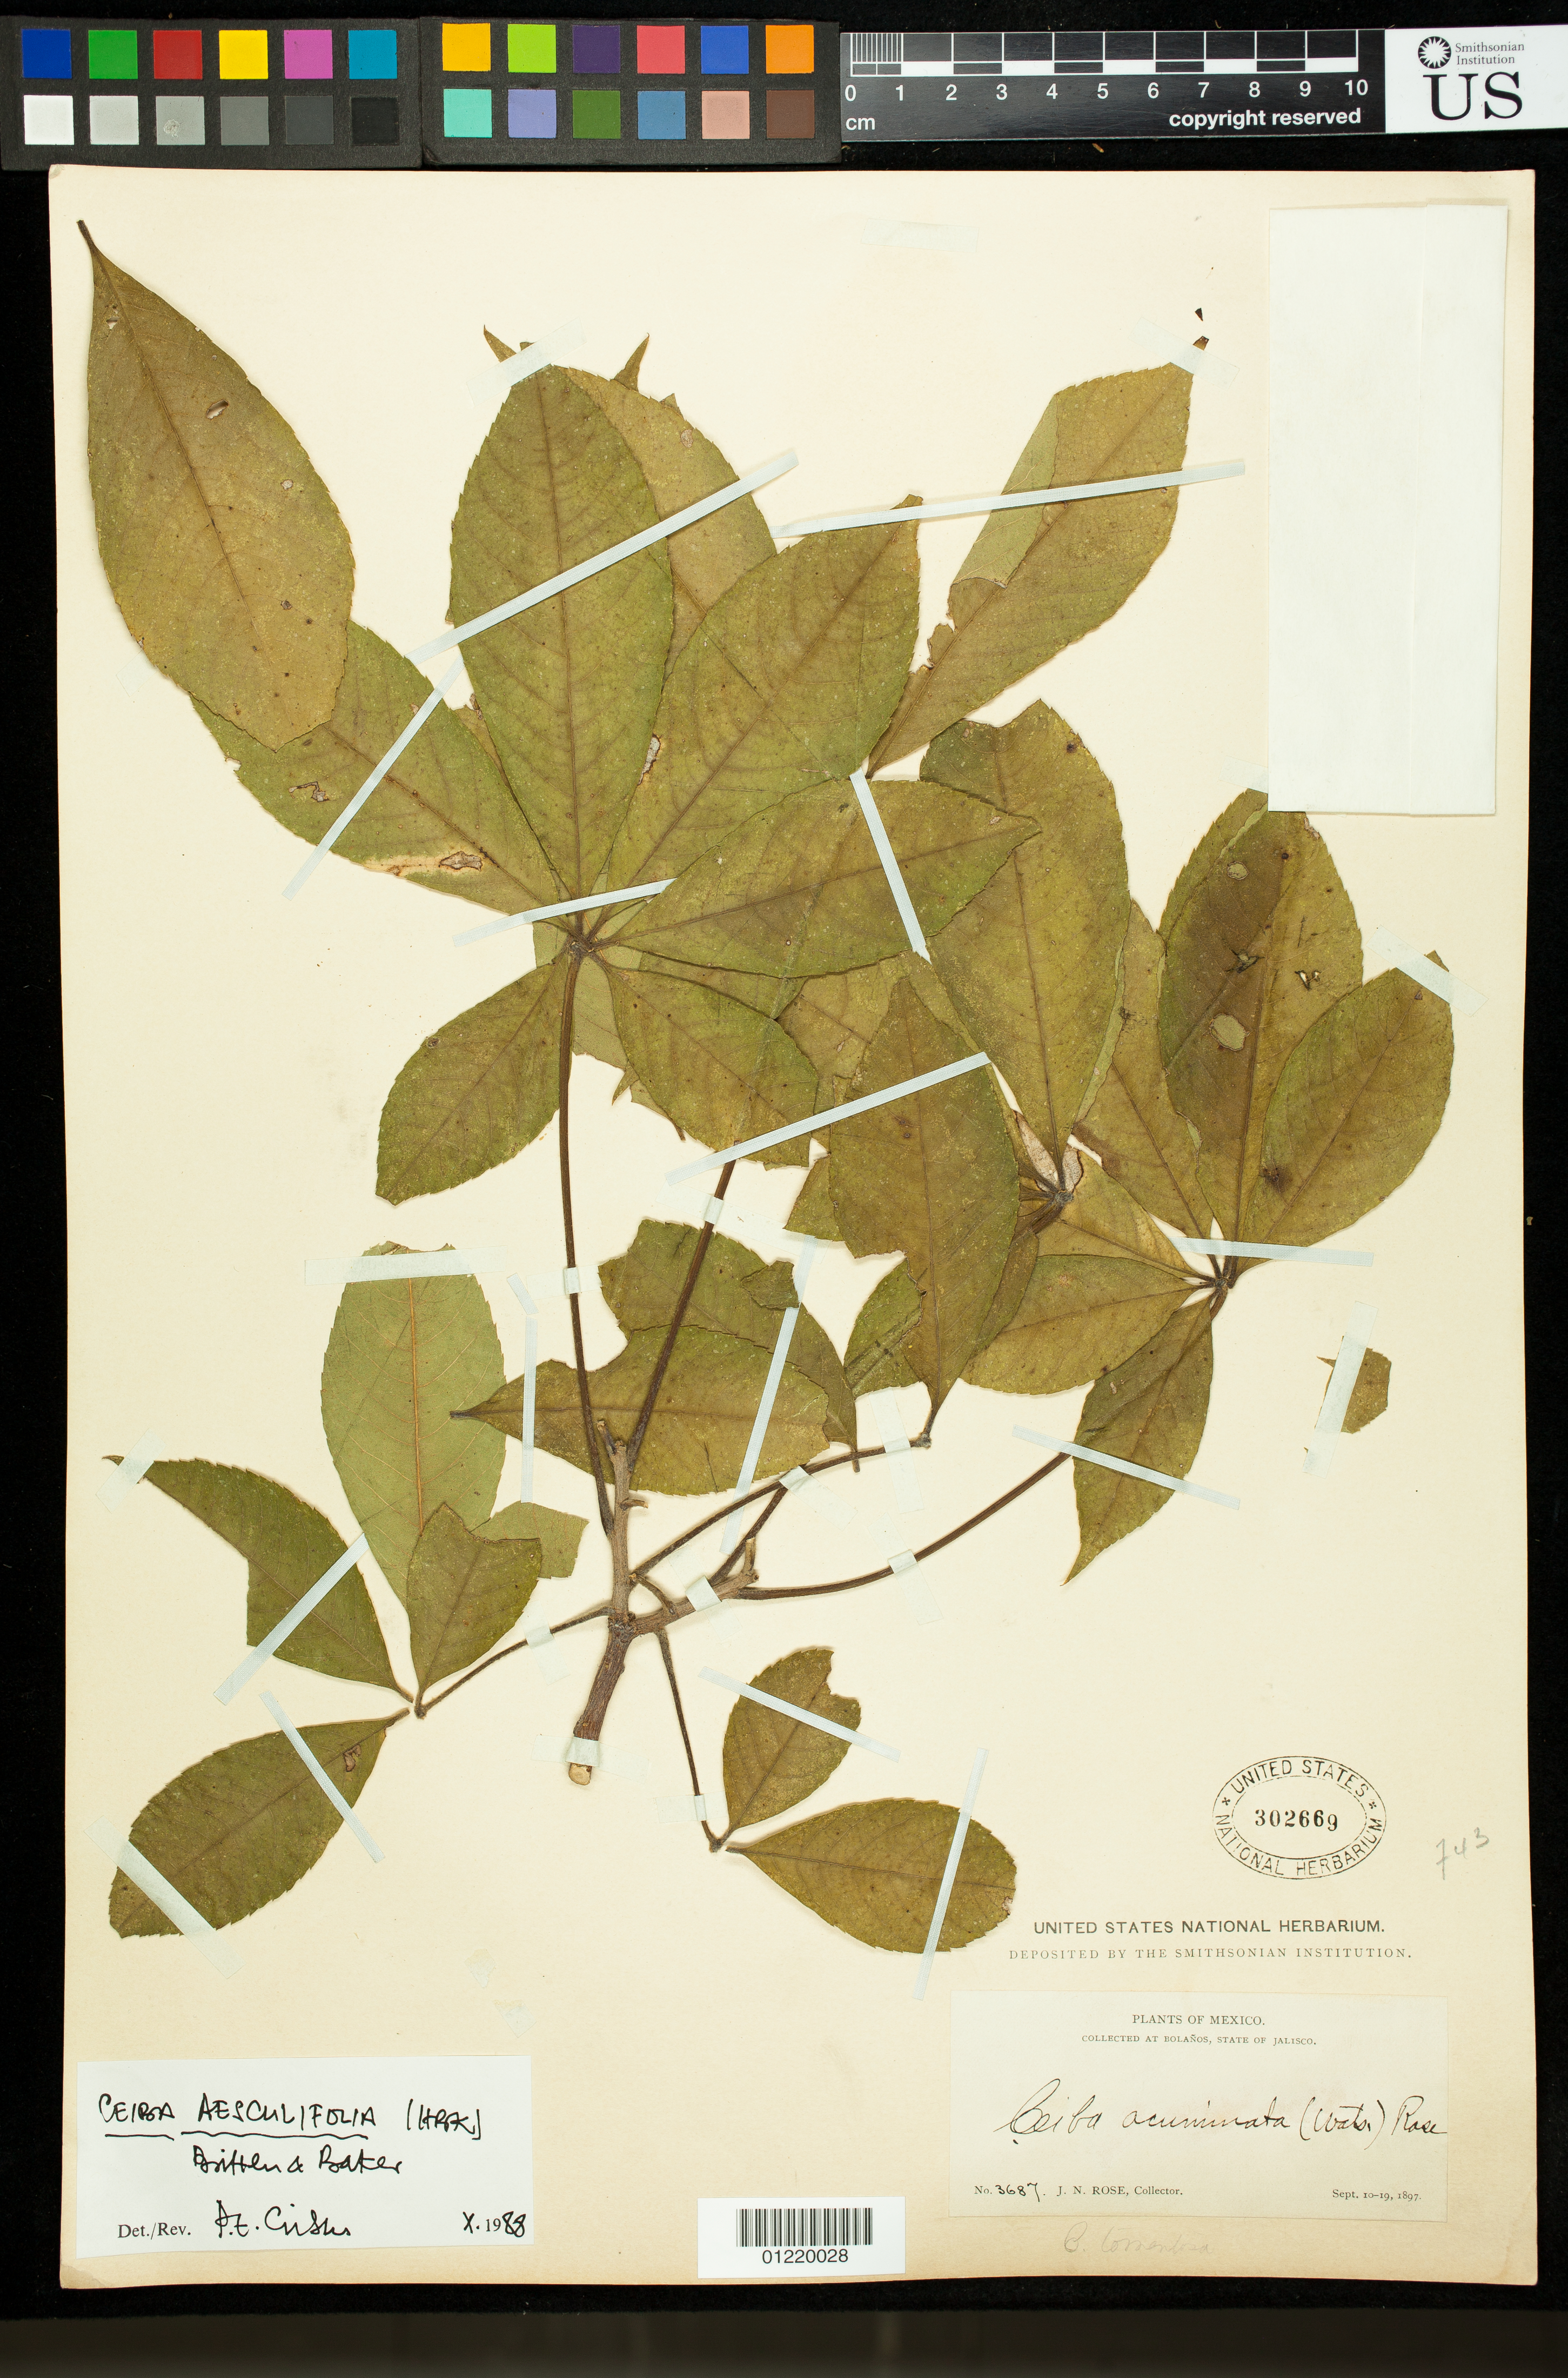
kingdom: Plantae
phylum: Tracheophyta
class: Magnoliopsida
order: Malvales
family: Malvaceae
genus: Ceiba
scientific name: Ceiba aesculifolia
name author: (Kunth) Britten & Baker f.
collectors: J. N. Rose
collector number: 3687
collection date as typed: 1897-09-10/1897-09-19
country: Mexico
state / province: Jalisco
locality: Bolaños, State of Jalisco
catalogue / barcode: US 302669